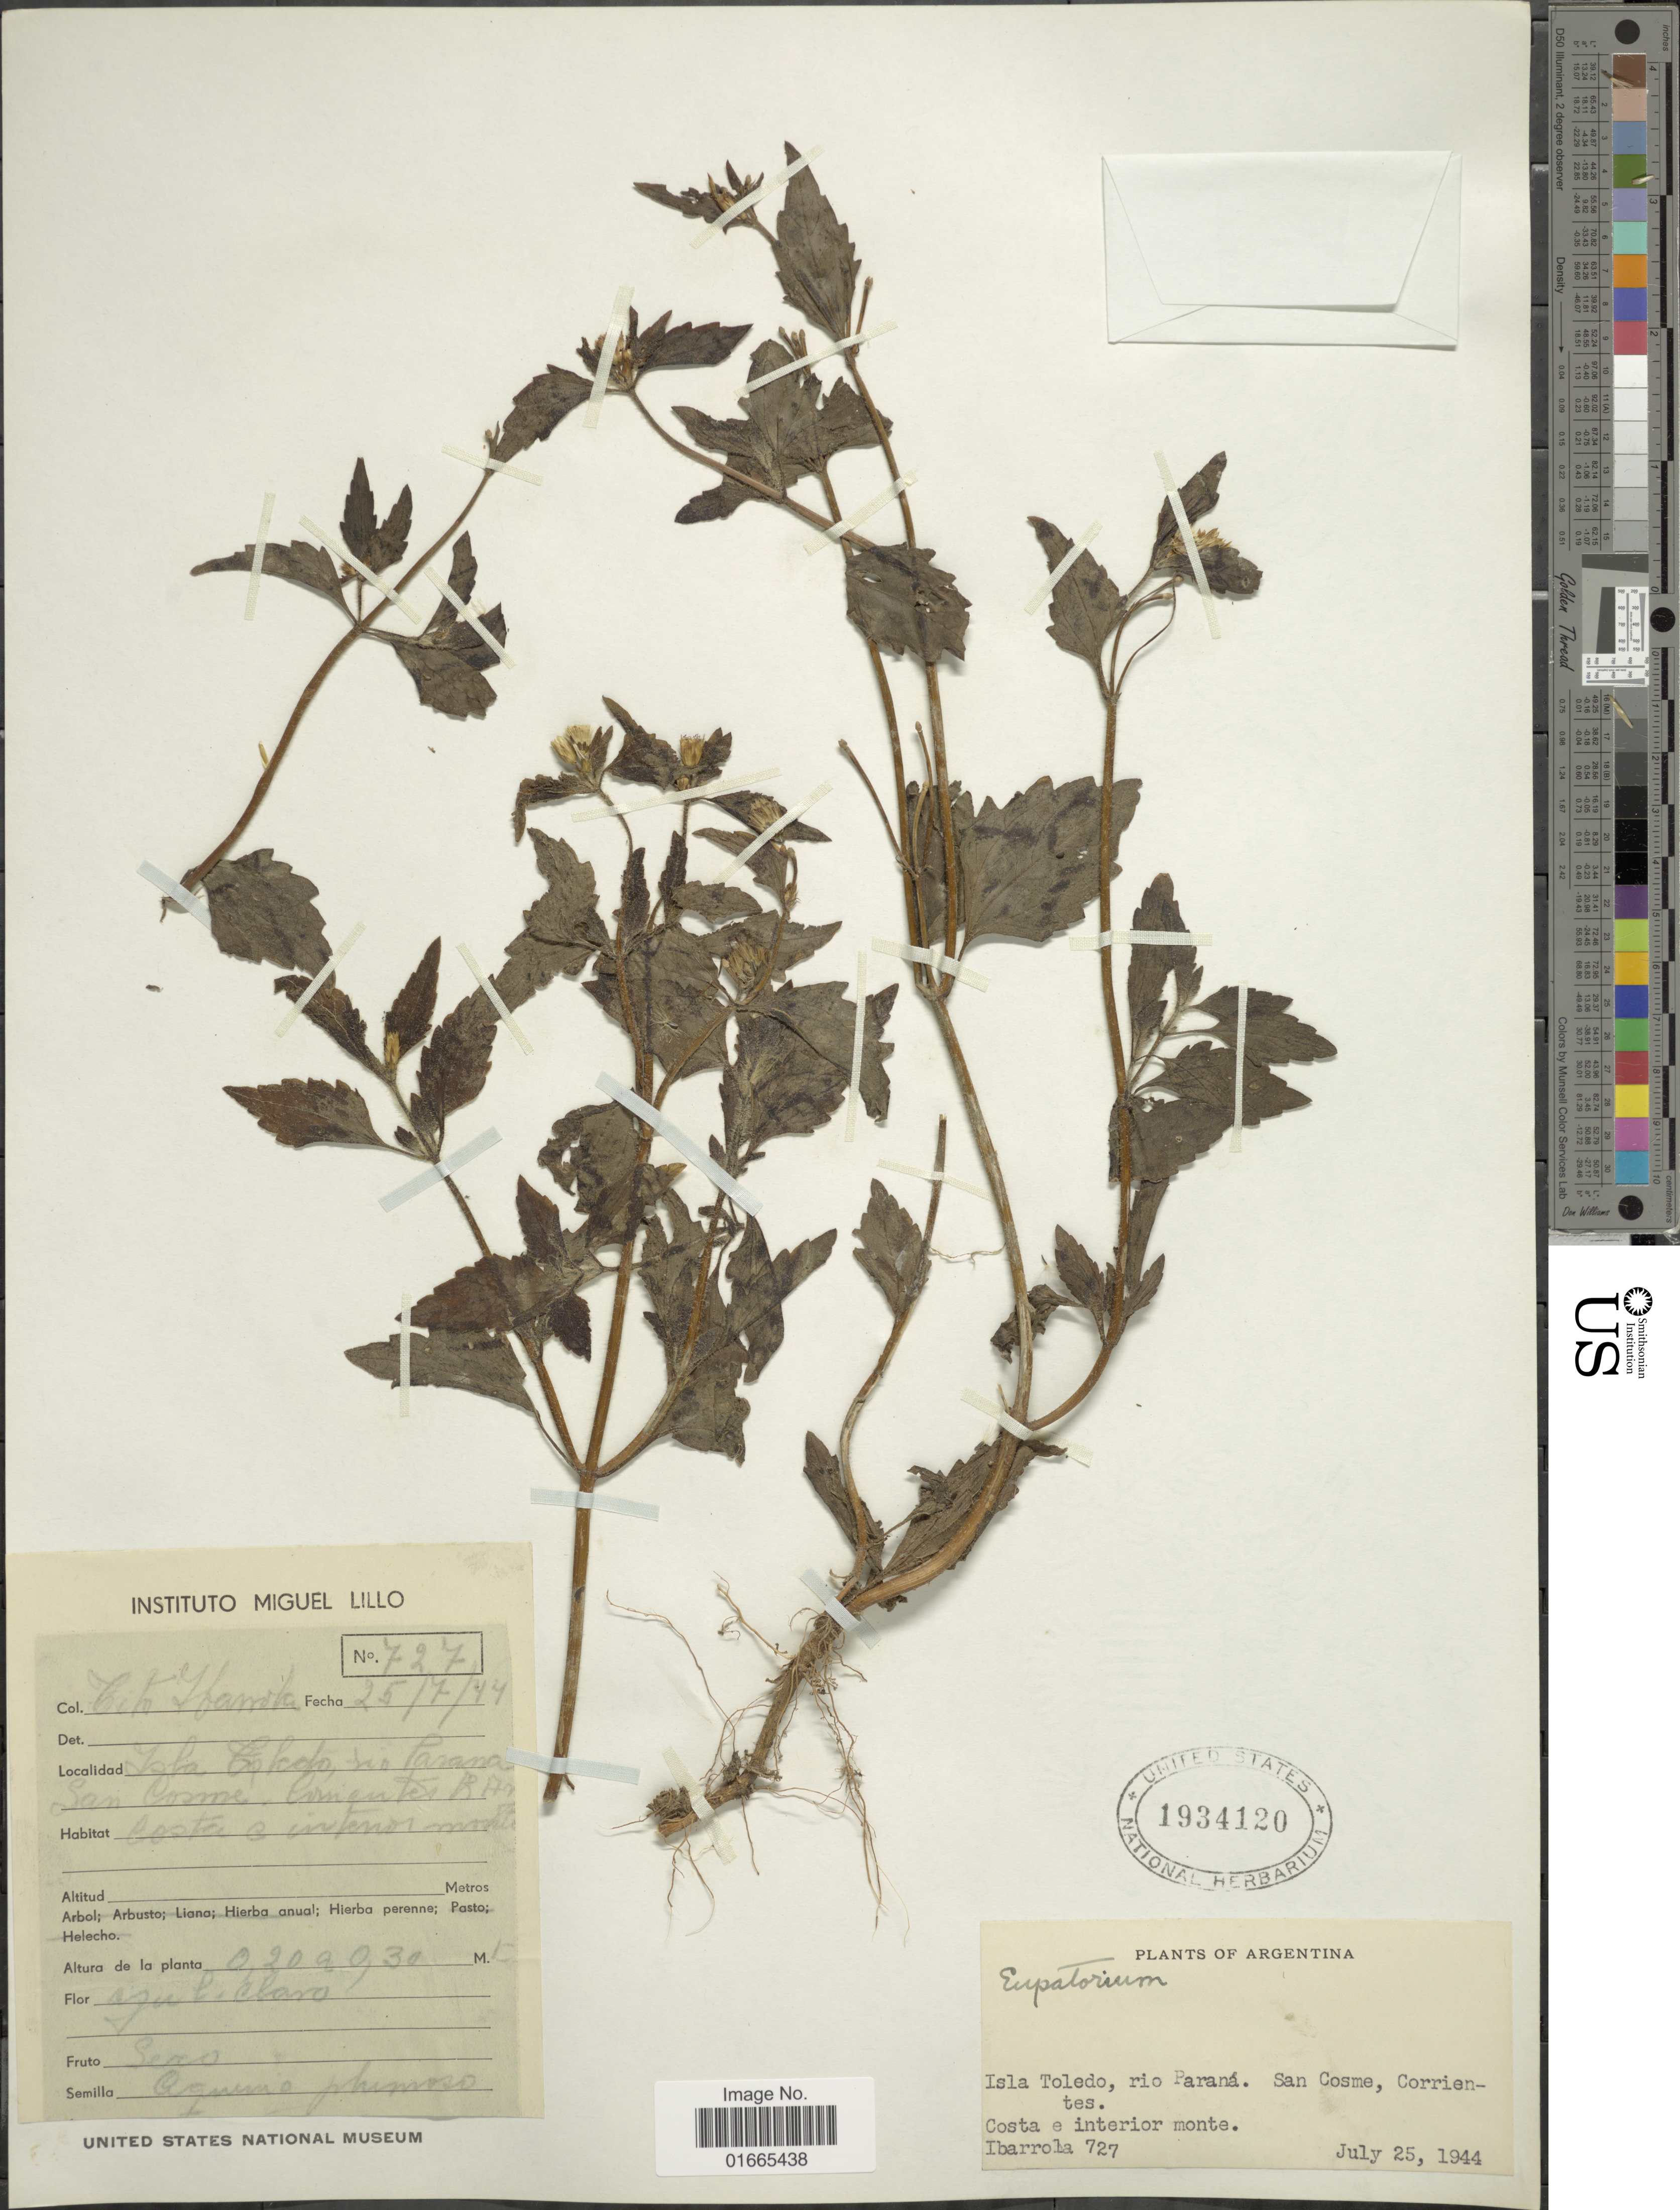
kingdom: Plantae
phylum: Tracheophyta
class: Magnoliopsida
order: Asterales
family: Asteraceae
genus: Praxelis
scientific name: Praxelis clematidea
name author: (Griseb.) R.M. King & H. Rob.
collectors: C. Ibarrola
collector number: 727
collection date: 1944-07-25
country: Argentina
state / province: Corrientes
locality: Isla Toledo, rio Paraná, San Cosme, Corrientes. Costa e interior monte.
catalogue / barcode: US 1934120